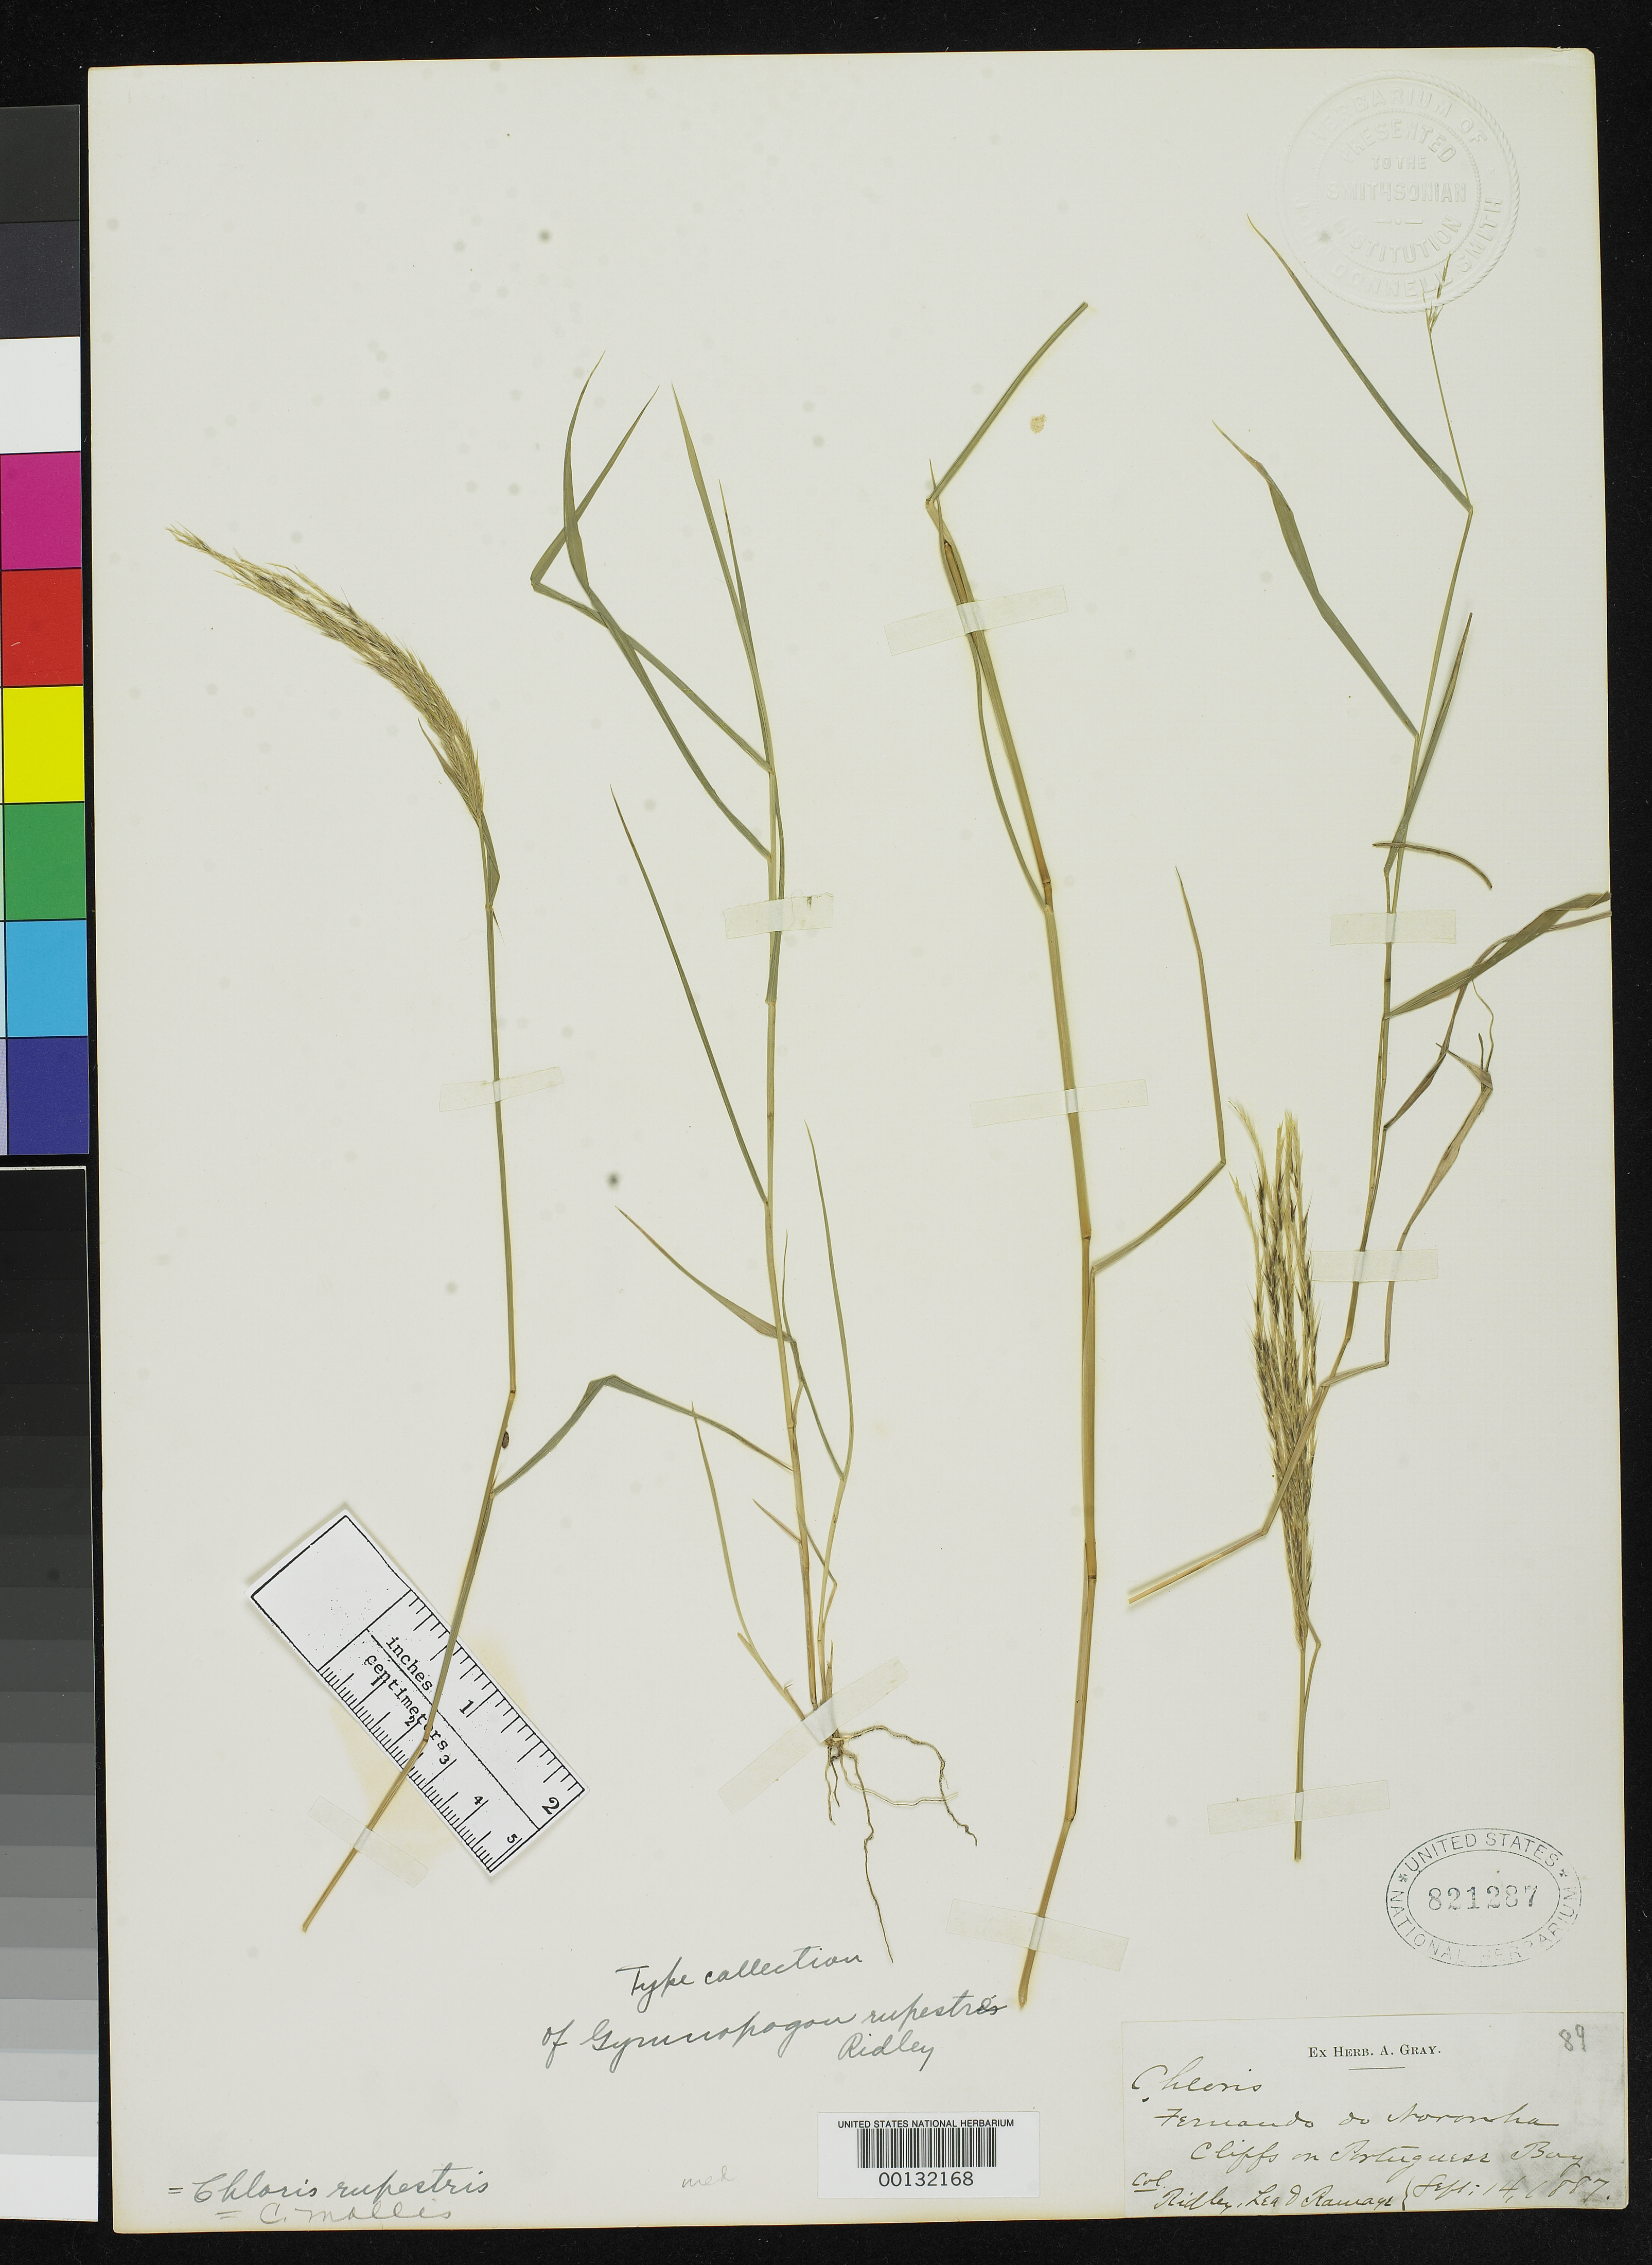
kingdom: Plantae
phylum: Tracheophyta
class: Liliopsida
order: Poales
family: Poaceae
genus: Gymnopogon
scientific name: Gymnopogon rupestre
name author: Ridl.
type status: Isotype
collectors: H. N. Ridley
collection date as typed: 14 Sep 1887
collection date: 1887-09-14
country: Brazil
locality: Portugese Bay.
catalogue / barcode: US 821287